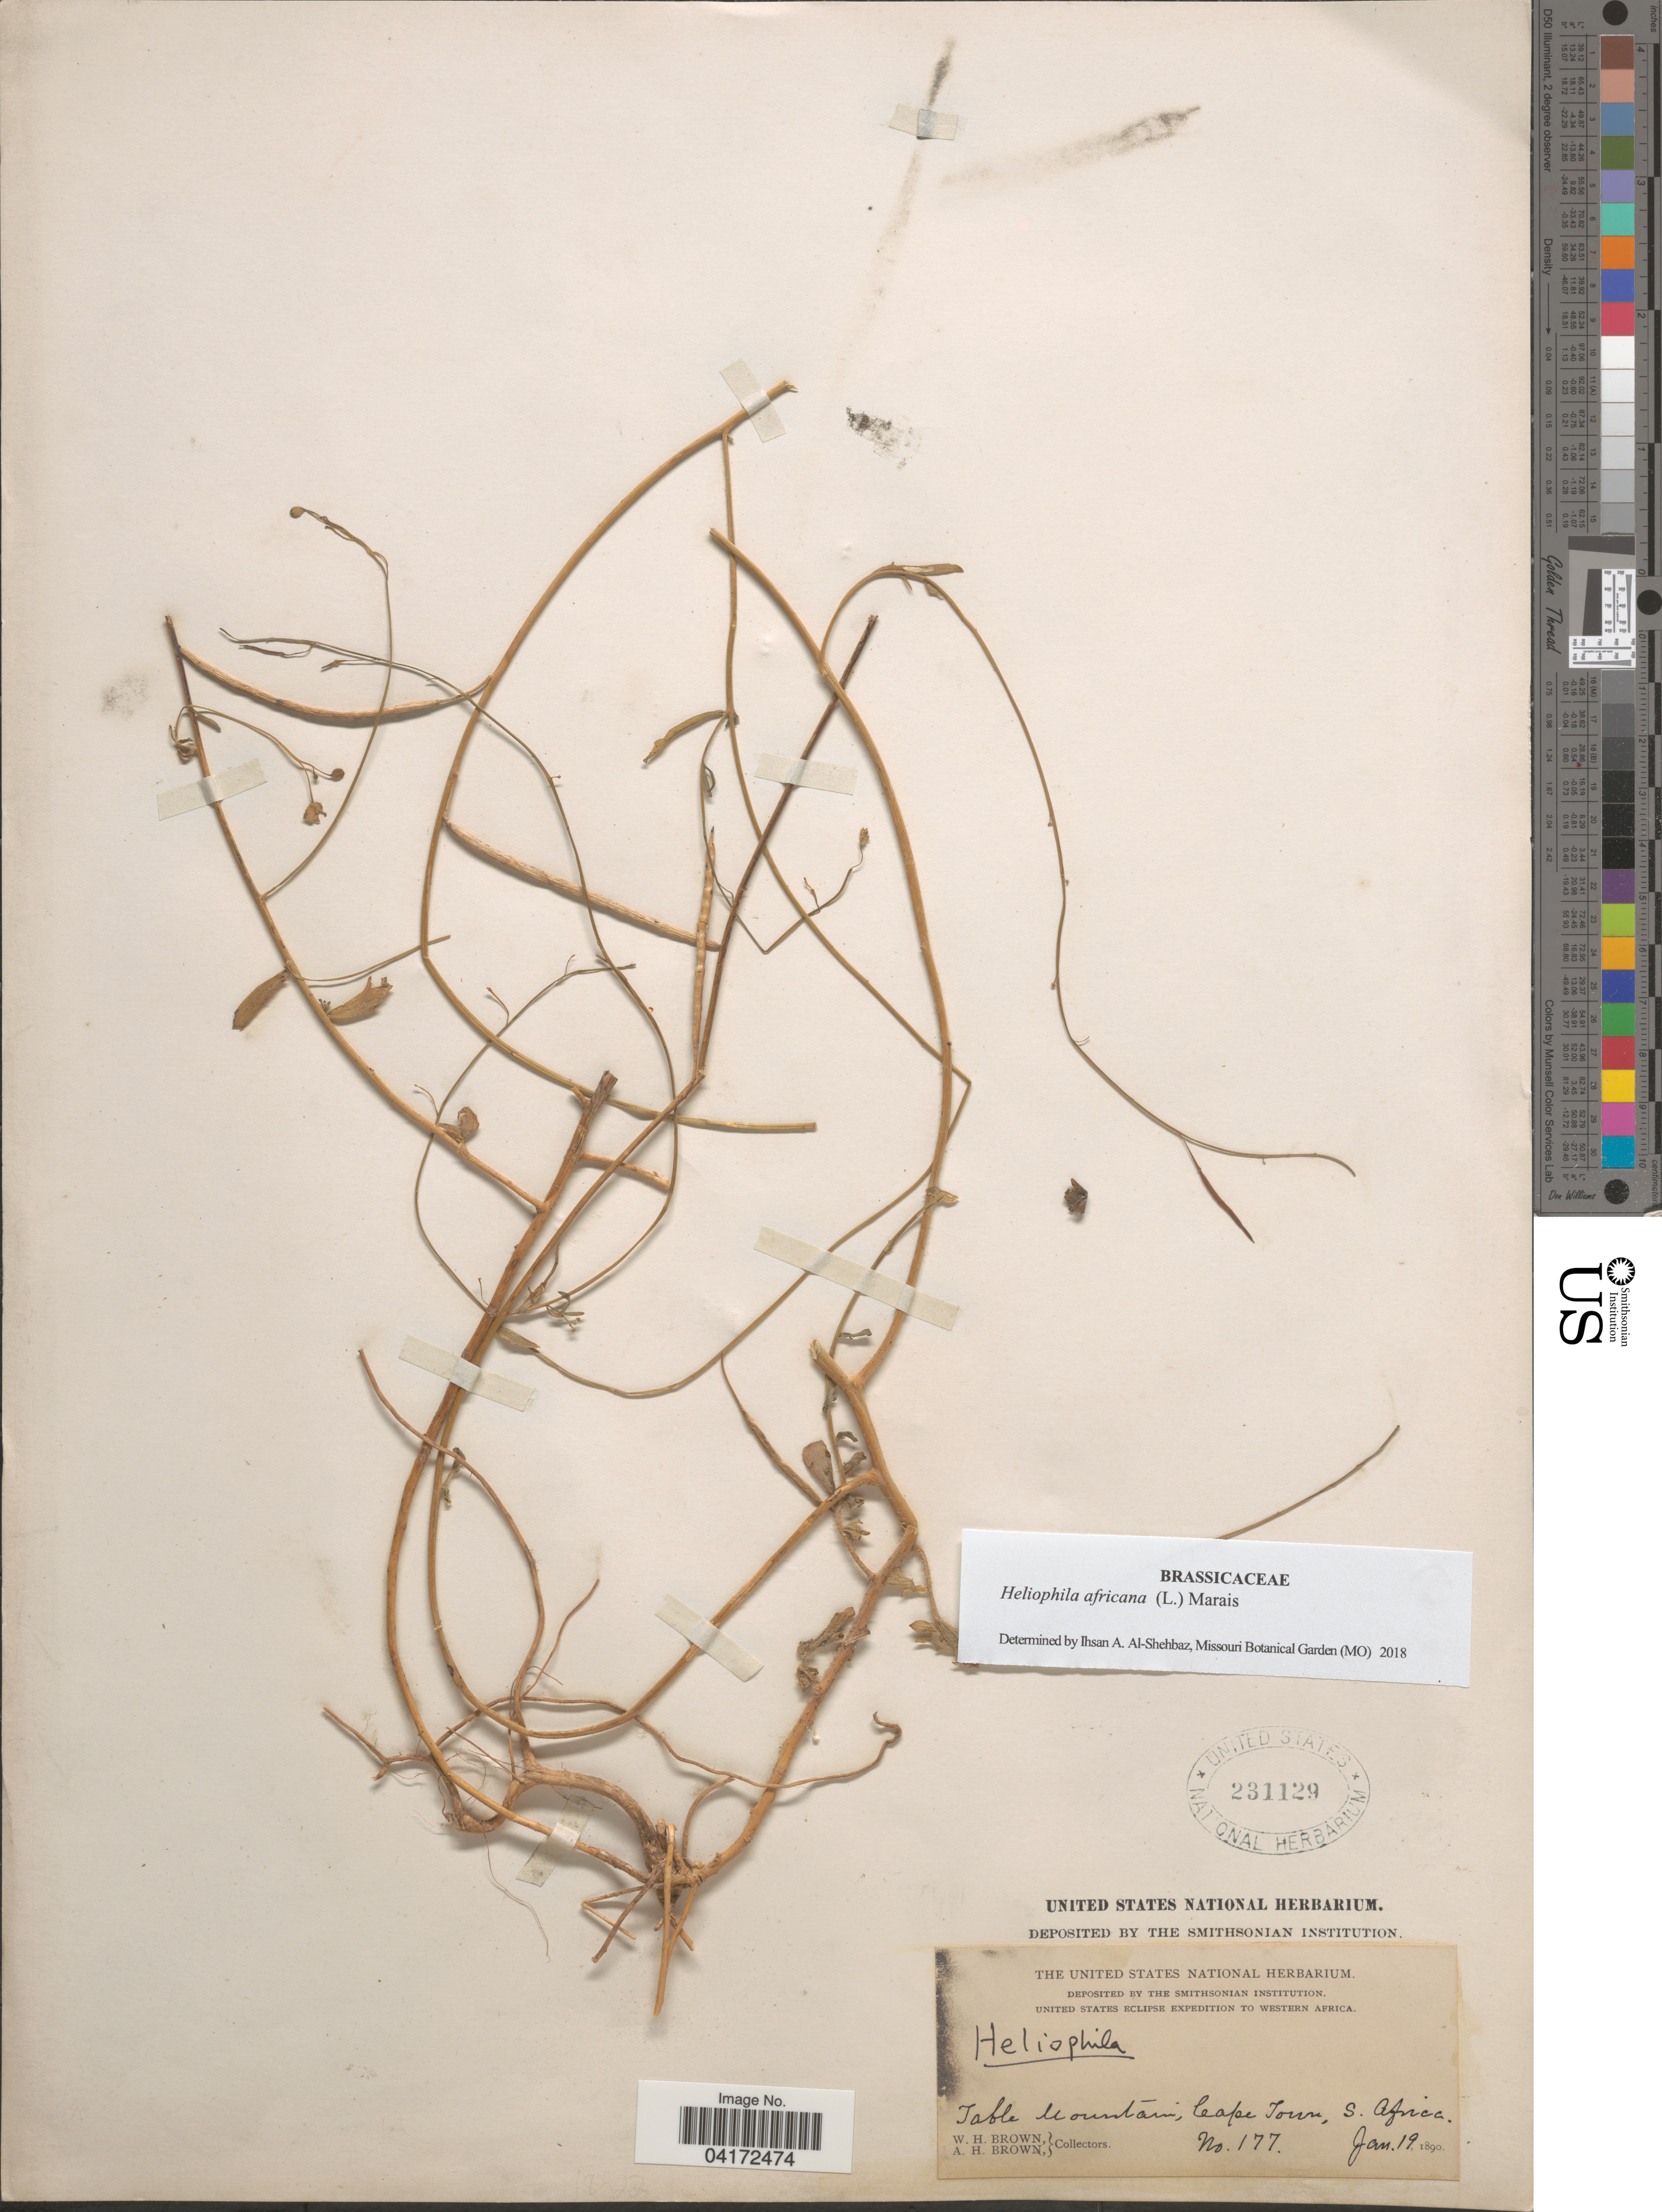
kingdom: Plantae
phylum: Tracheophyta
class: Magnoliopsida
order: Brassicales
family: Brassicaceae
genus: Heliophila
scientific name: Heliophila africana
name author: (L.) Marais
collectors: W. H. Brown & A. H. Brown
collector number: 177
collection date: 1890-01-19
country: South Africa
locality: Table Mountain, Cape Town.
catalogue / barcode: US 231129